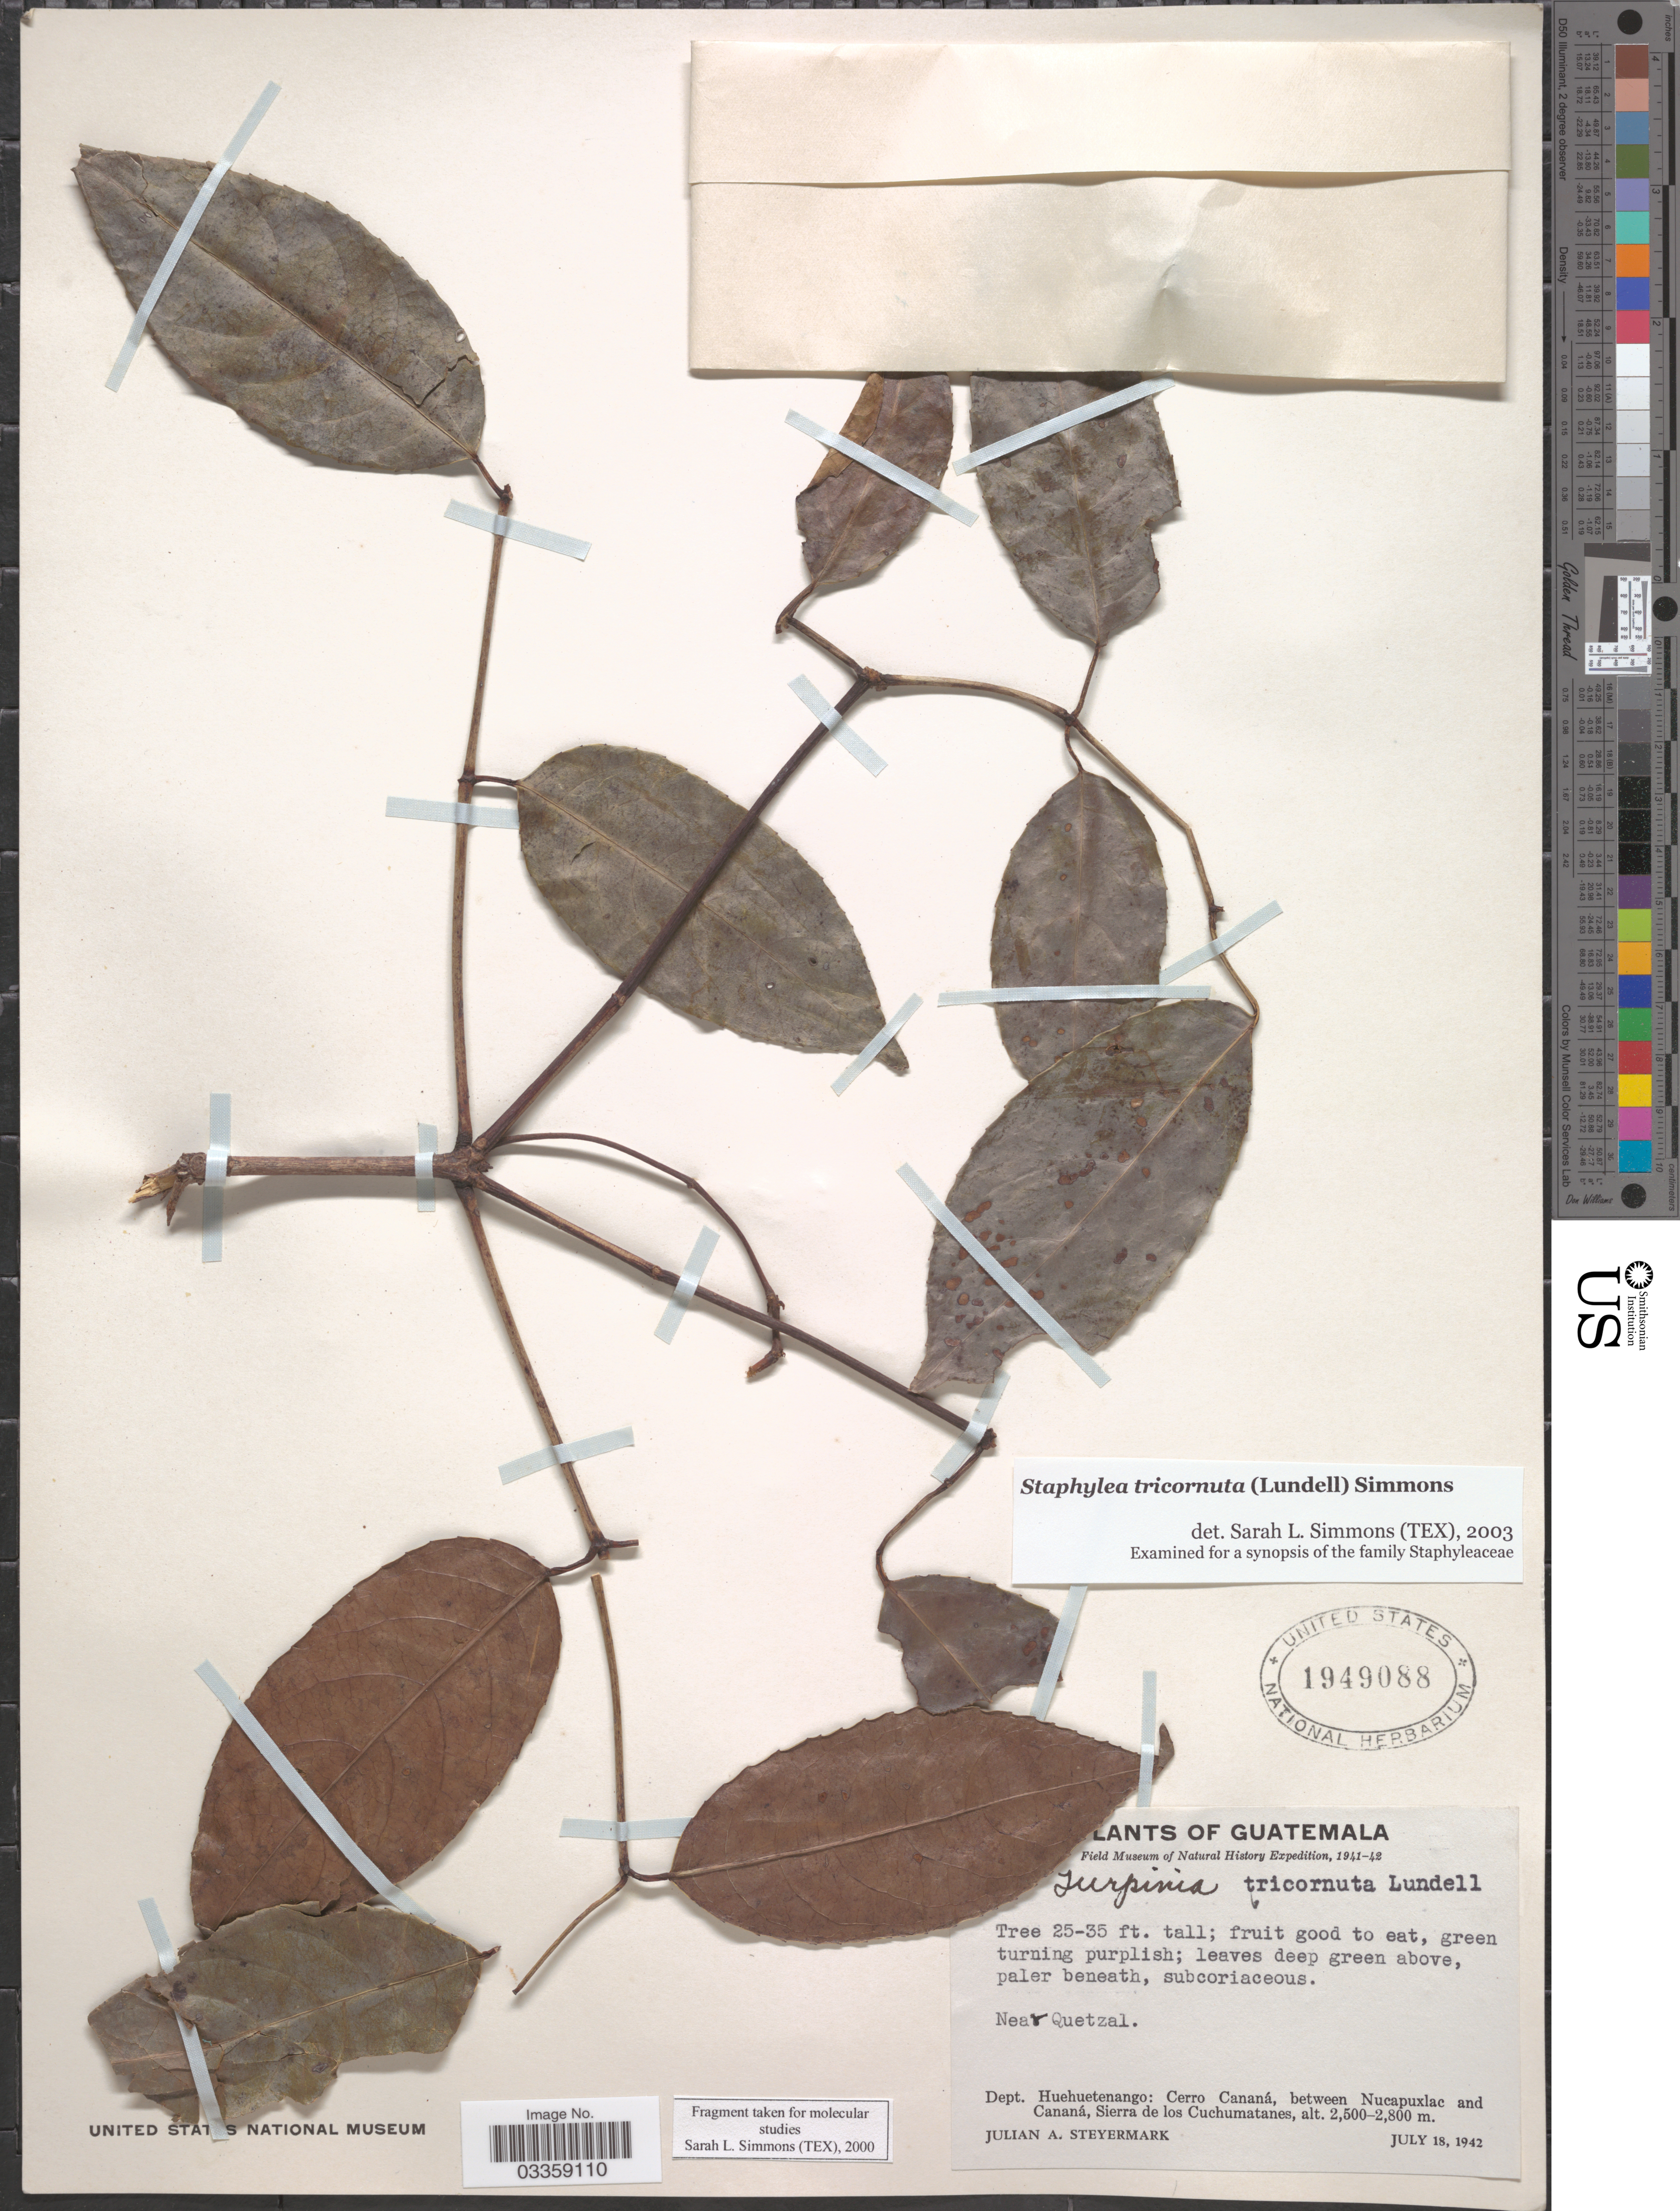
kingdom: Plantae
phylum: Tracheophyta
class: Magnoliopsida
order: Crossosomatales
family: Staphyleaceae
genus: Turpinia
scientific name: Turpinia tricornuta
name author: Lundell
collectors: J. Steyermark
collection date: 1942-07-18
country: Guatemala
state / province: Huehuetenango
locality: Dept. Huehuetenango: Cerro Cananá, between Nucapuxlac and Cananá, Sierra de los Cuchumatanes.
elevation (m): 2500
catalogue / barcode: US 1949088